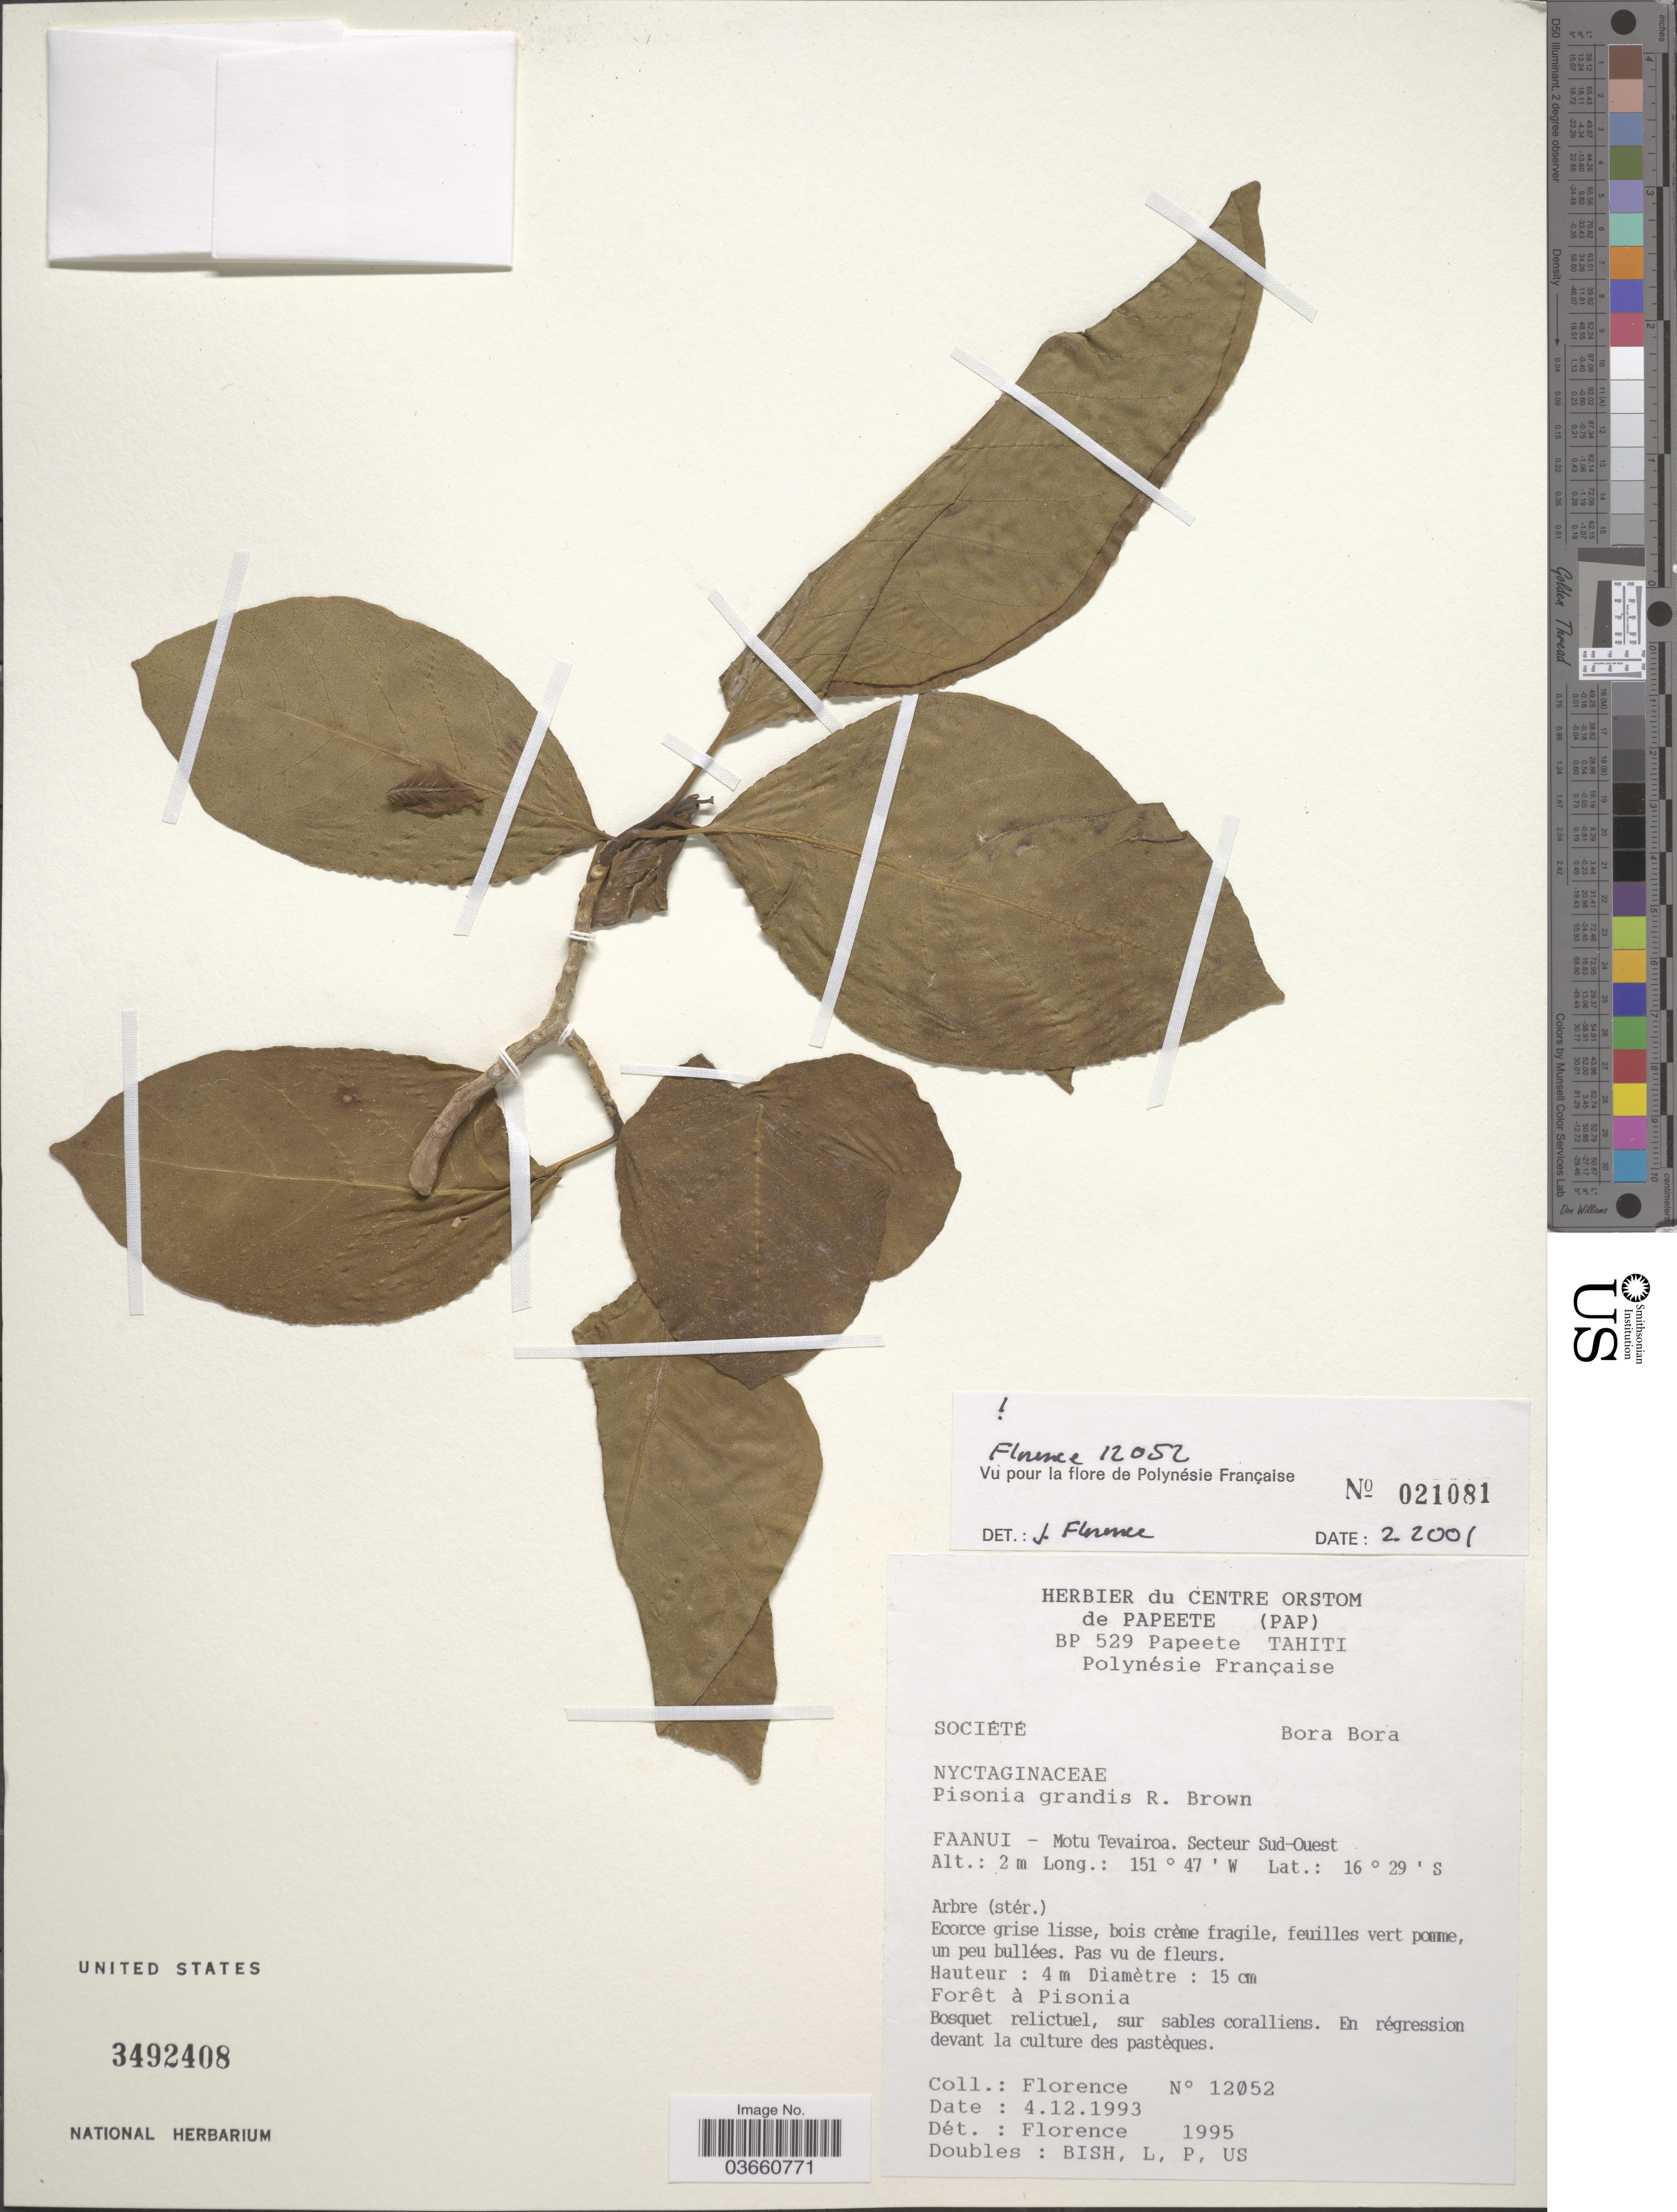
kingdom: Plantae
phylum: Tracheophyta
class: Magnoliopsida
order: Caryophyllales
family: Nyctaginaceae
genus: Pisonia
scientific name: Pisonia grandis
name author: R. Br.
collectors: -. Florence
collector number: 12052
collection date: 1993-12-04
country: French Polynesia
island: Bora Bora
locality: Société. Bora Bora. Faanui - Motu Tevairoa. Secteur Sud-Ouest.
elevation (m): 2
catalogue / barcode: US 3492408